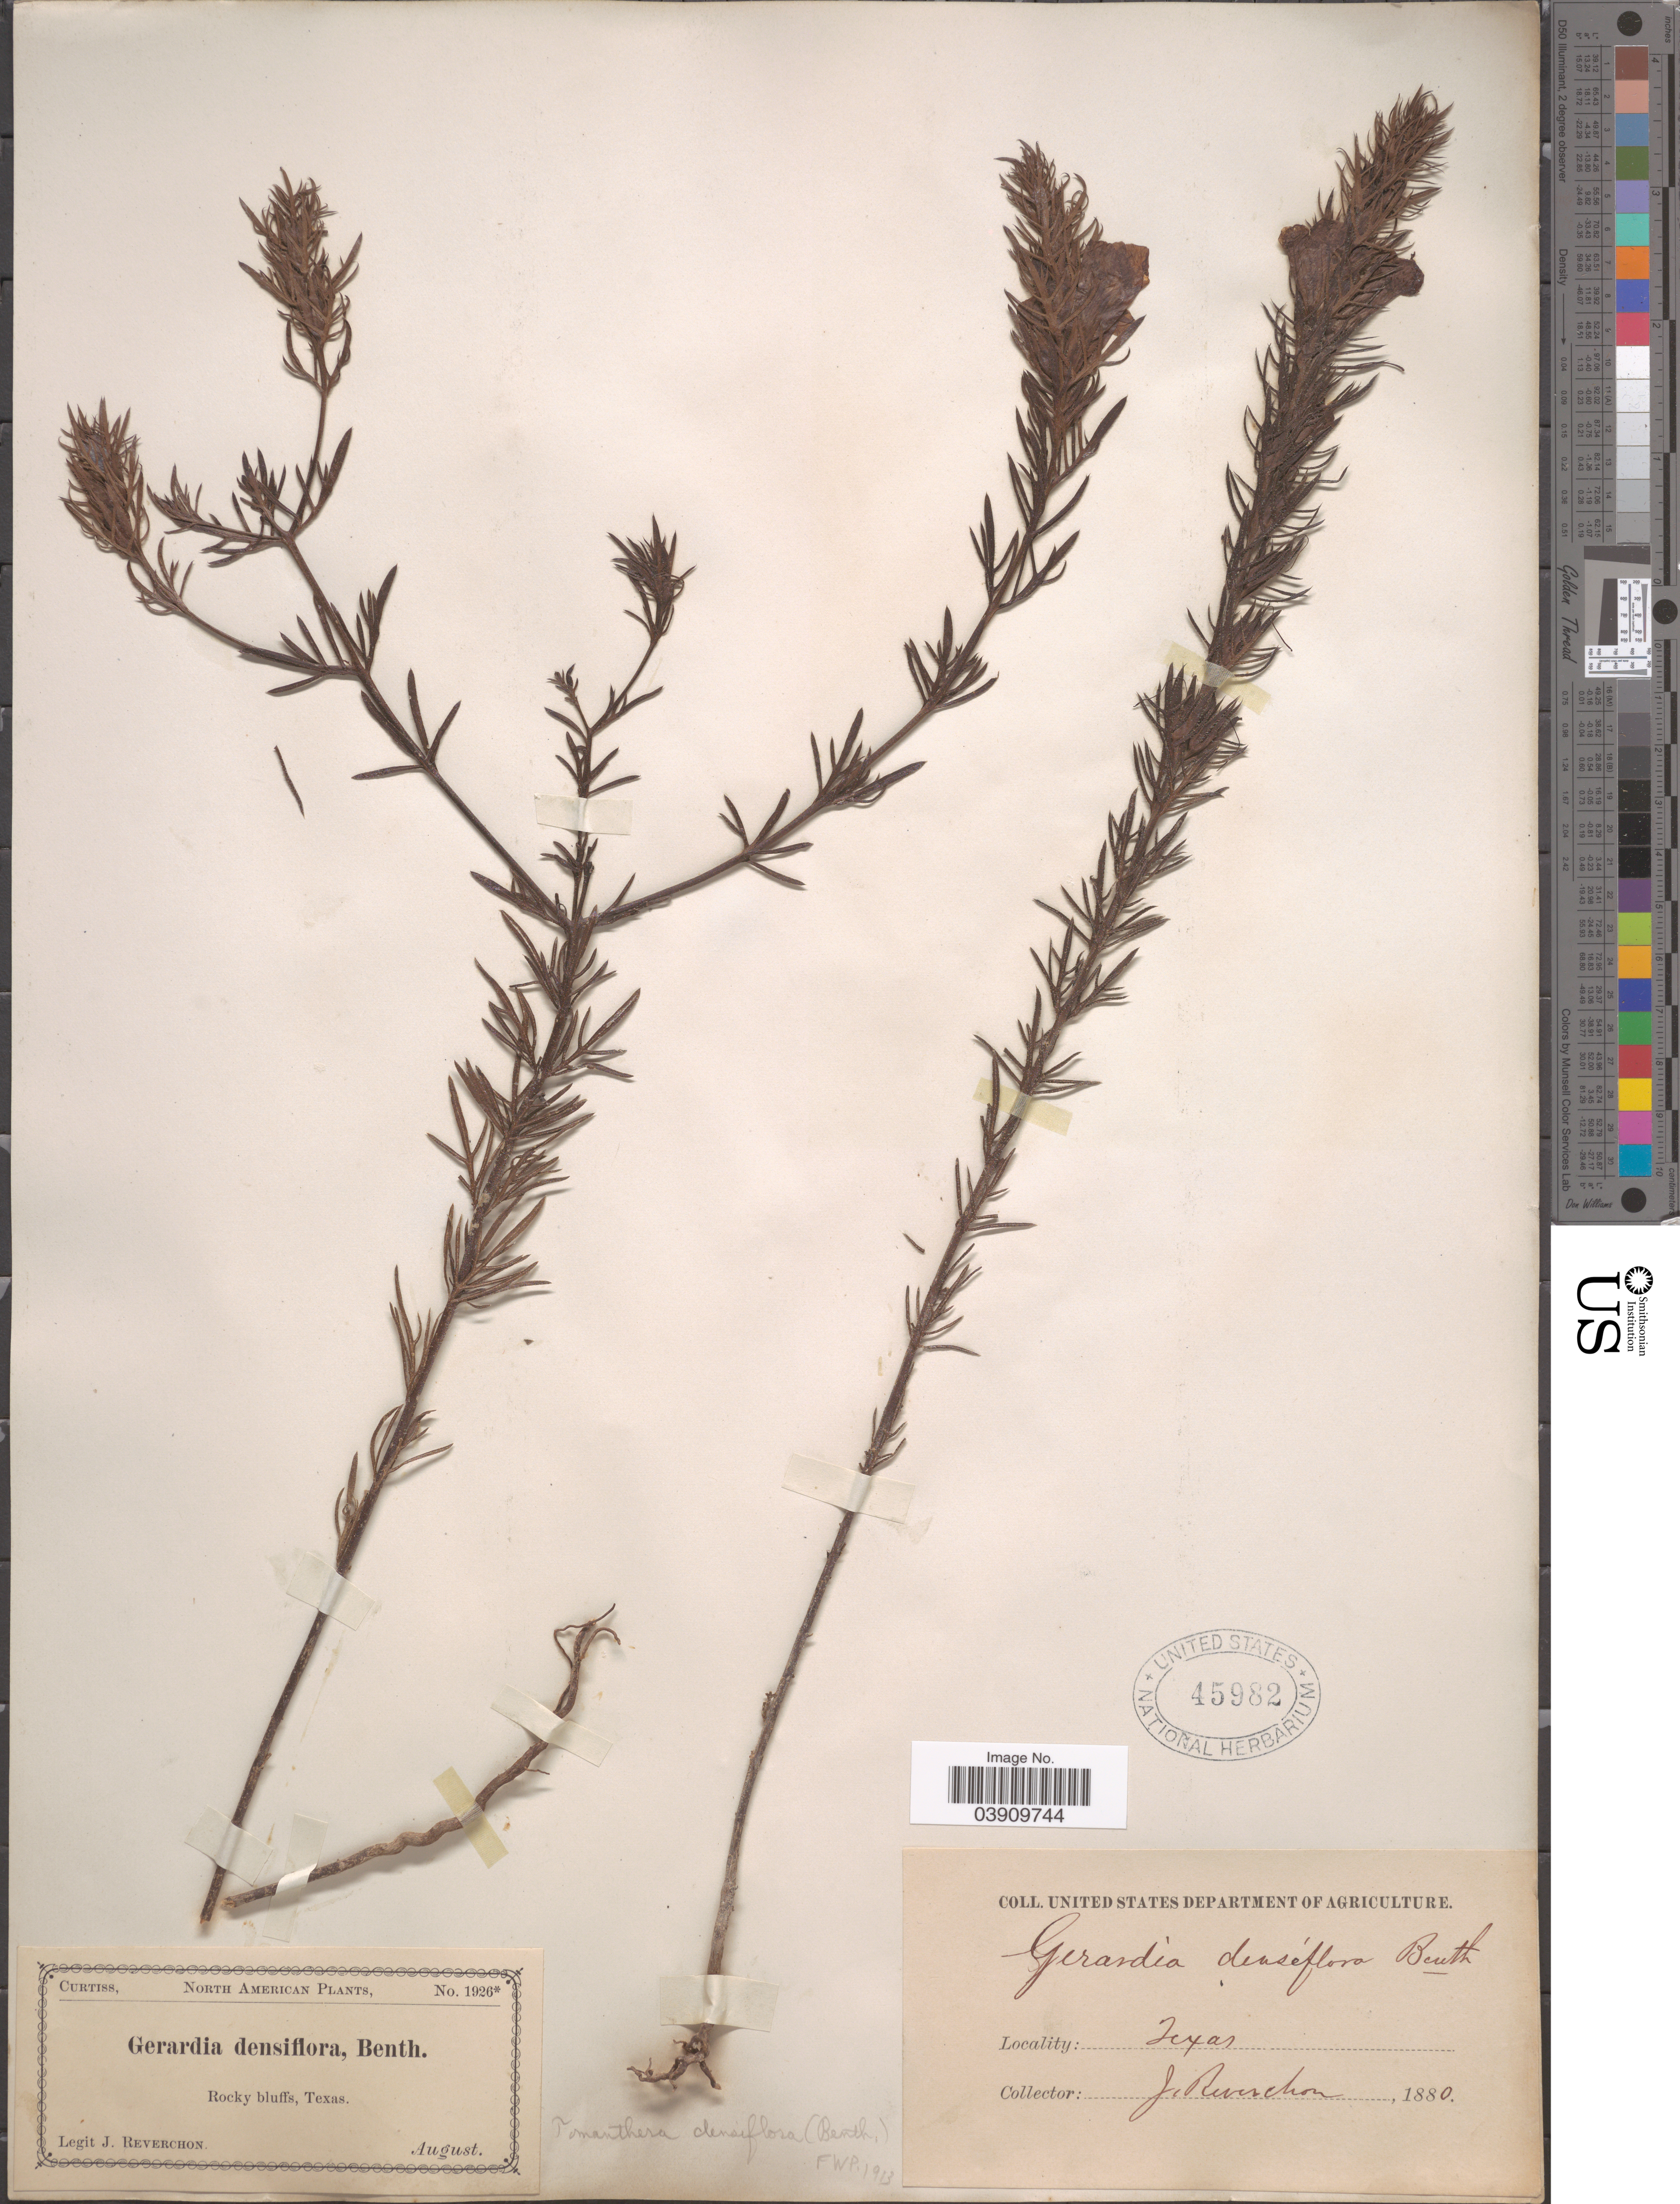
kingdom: Plantae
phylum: Tracheophyta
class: Magnoliopsida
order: Lamiales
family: Orobanchaceae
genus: Tomanthera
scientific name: Tomanthera densiflora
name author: (Benth.) Pennell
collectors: J. Reverchon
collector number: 1926*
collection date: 1880-08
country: United States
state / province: Texas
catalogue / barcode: US 45982